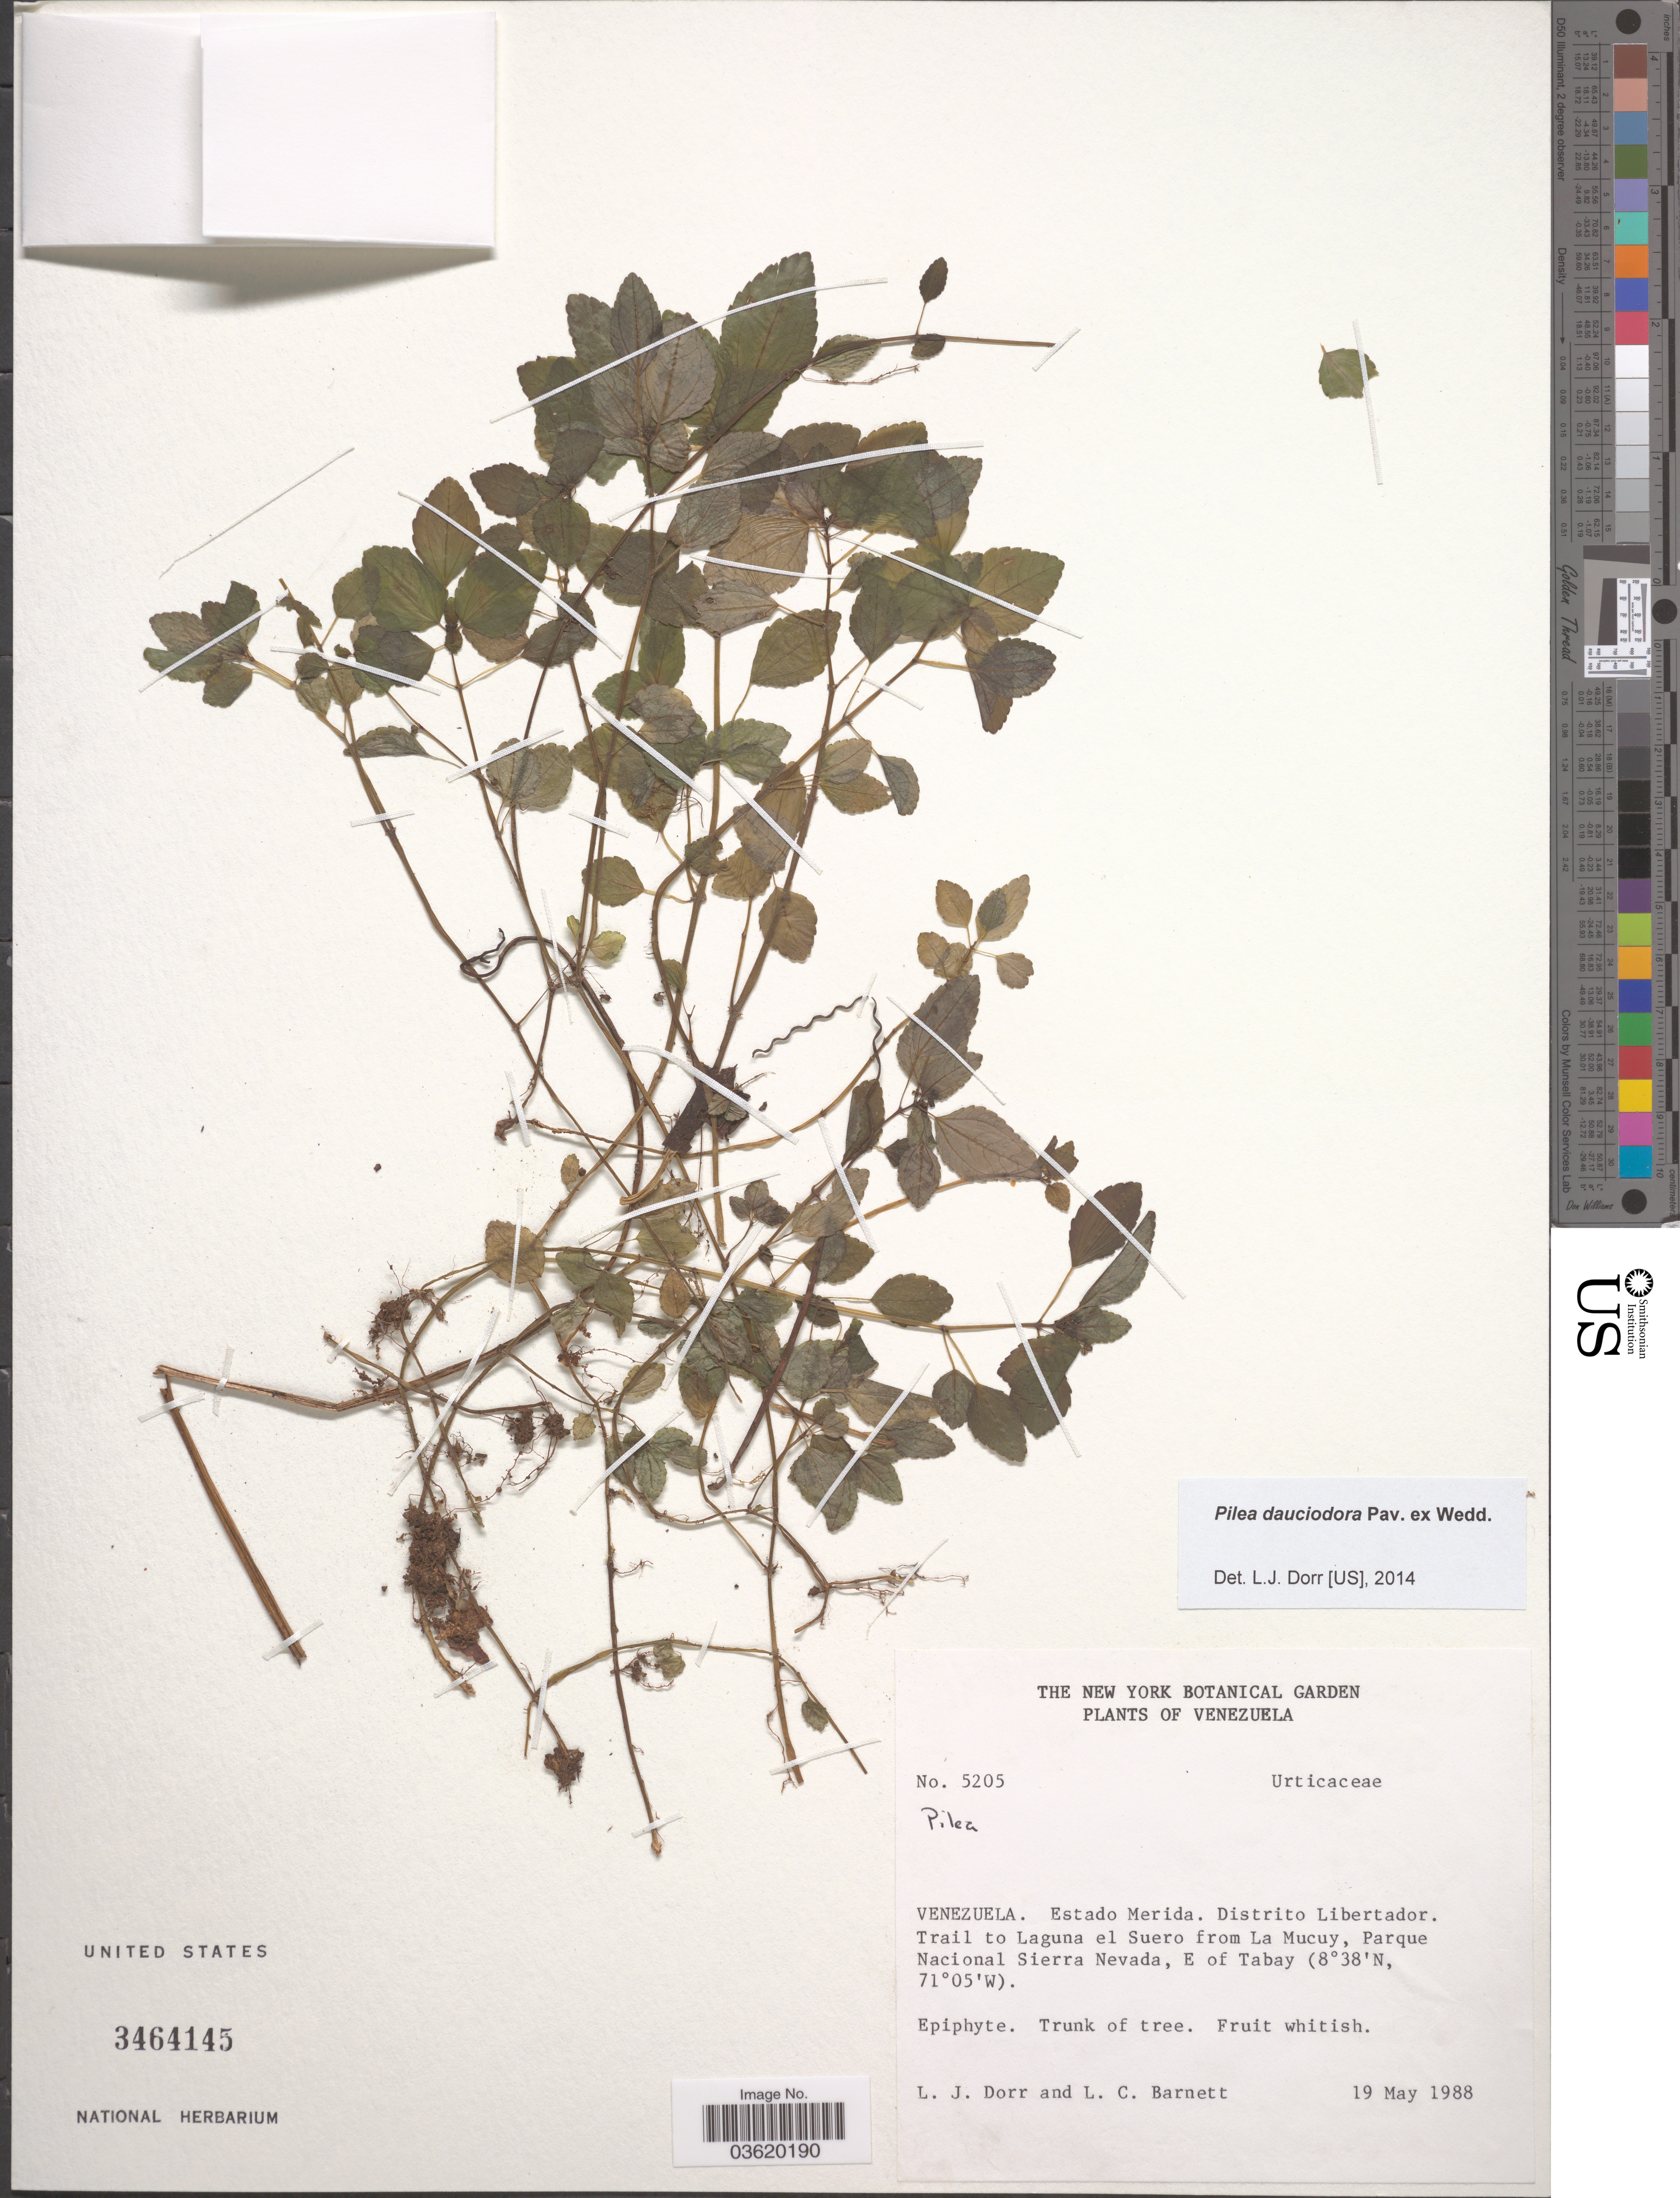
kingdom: Plantae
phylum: Tracheophyta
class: Magnoliopsida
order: Rosales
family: Urticaceae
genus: Pilea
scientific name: Pilea dauciodora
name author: Pav. ex Wedd.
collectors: L. J. Dorr & L. C. Barnett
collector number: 5205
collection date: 1988-05-19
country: Venezuela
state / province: Mérida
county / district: Libertador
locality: Trail to Laguna el Suero from La Mucuy, Parque Nacional Sierra Nevada, E of Tabay.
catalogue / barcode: US 3464145